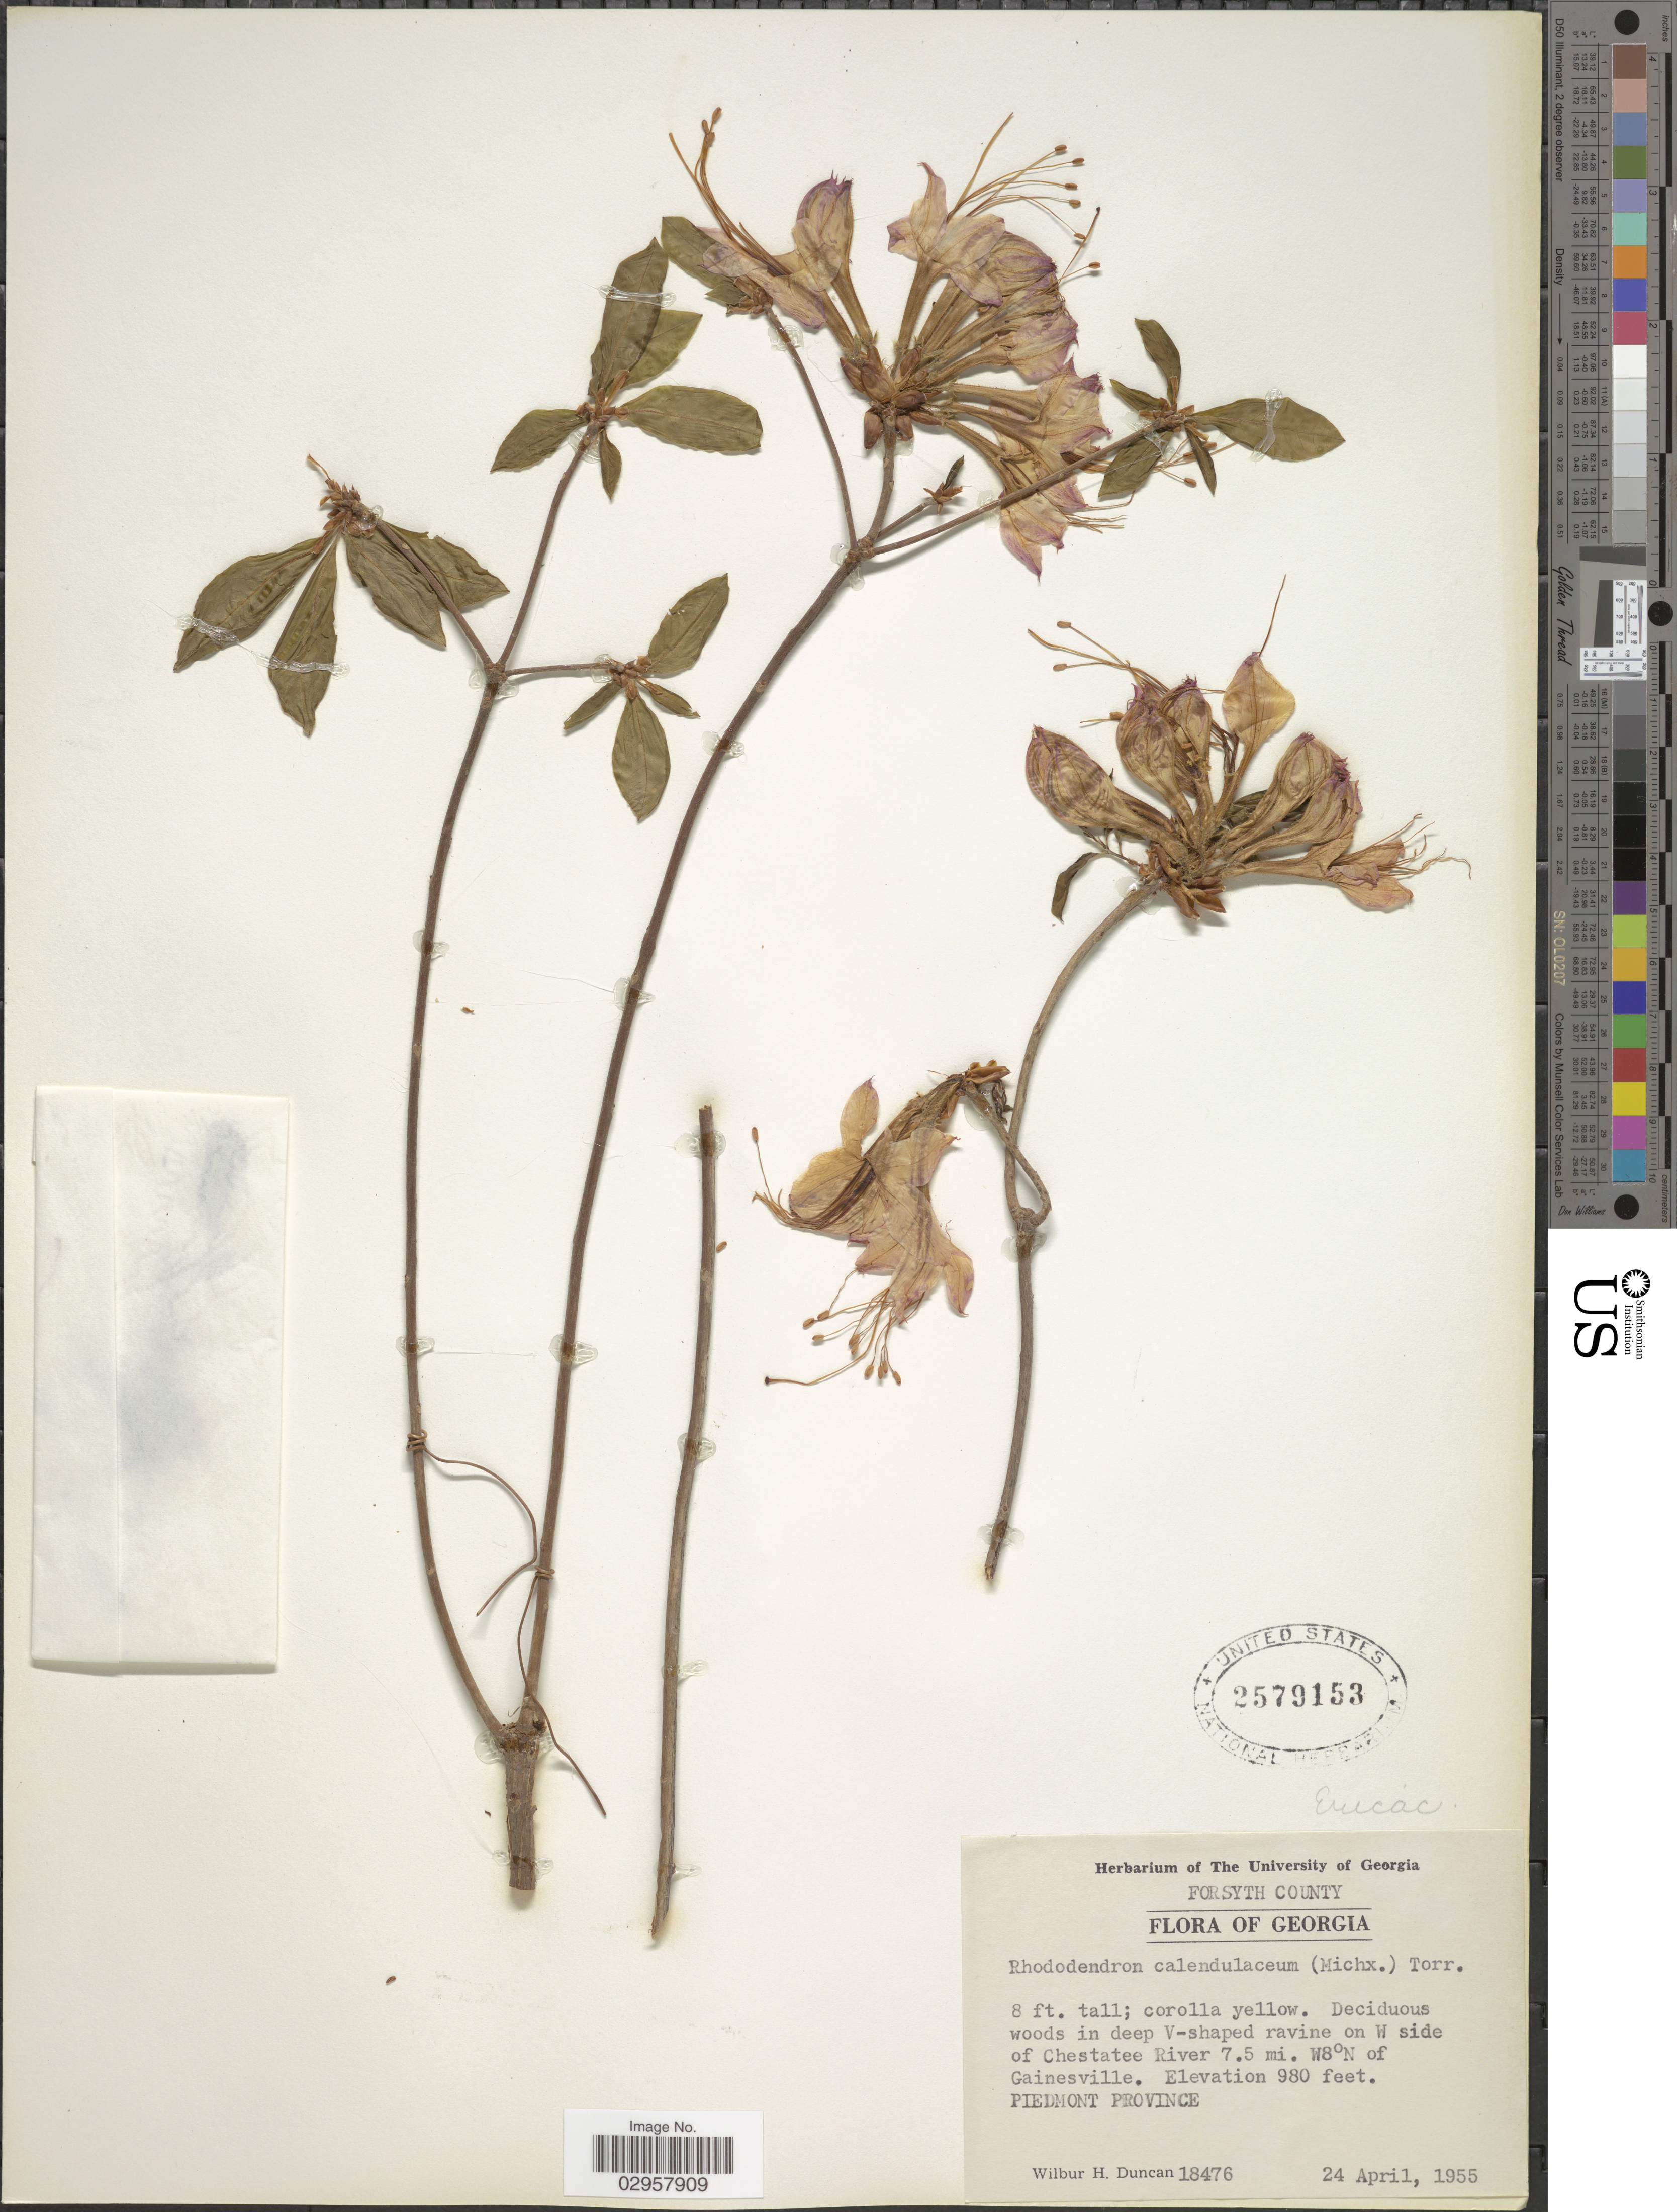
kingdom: Plantae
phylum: Tracheophyta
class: Magnoliopsida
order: Ericales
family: Ericaceae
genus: Rhododendron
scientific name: Rhododendron calendulaceum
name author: (Michx.) Torr.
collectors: W. H. Duncan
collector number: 18476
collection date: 1955-04-24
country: United States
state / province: Georgia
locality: Forsyth County. Deciduous woods in deep V-shaped ravine on W side of Chestatee River 7.5 mi. W8° N of Gainevsville. Piedmont Province.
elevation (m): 299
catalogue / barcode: US 2579153